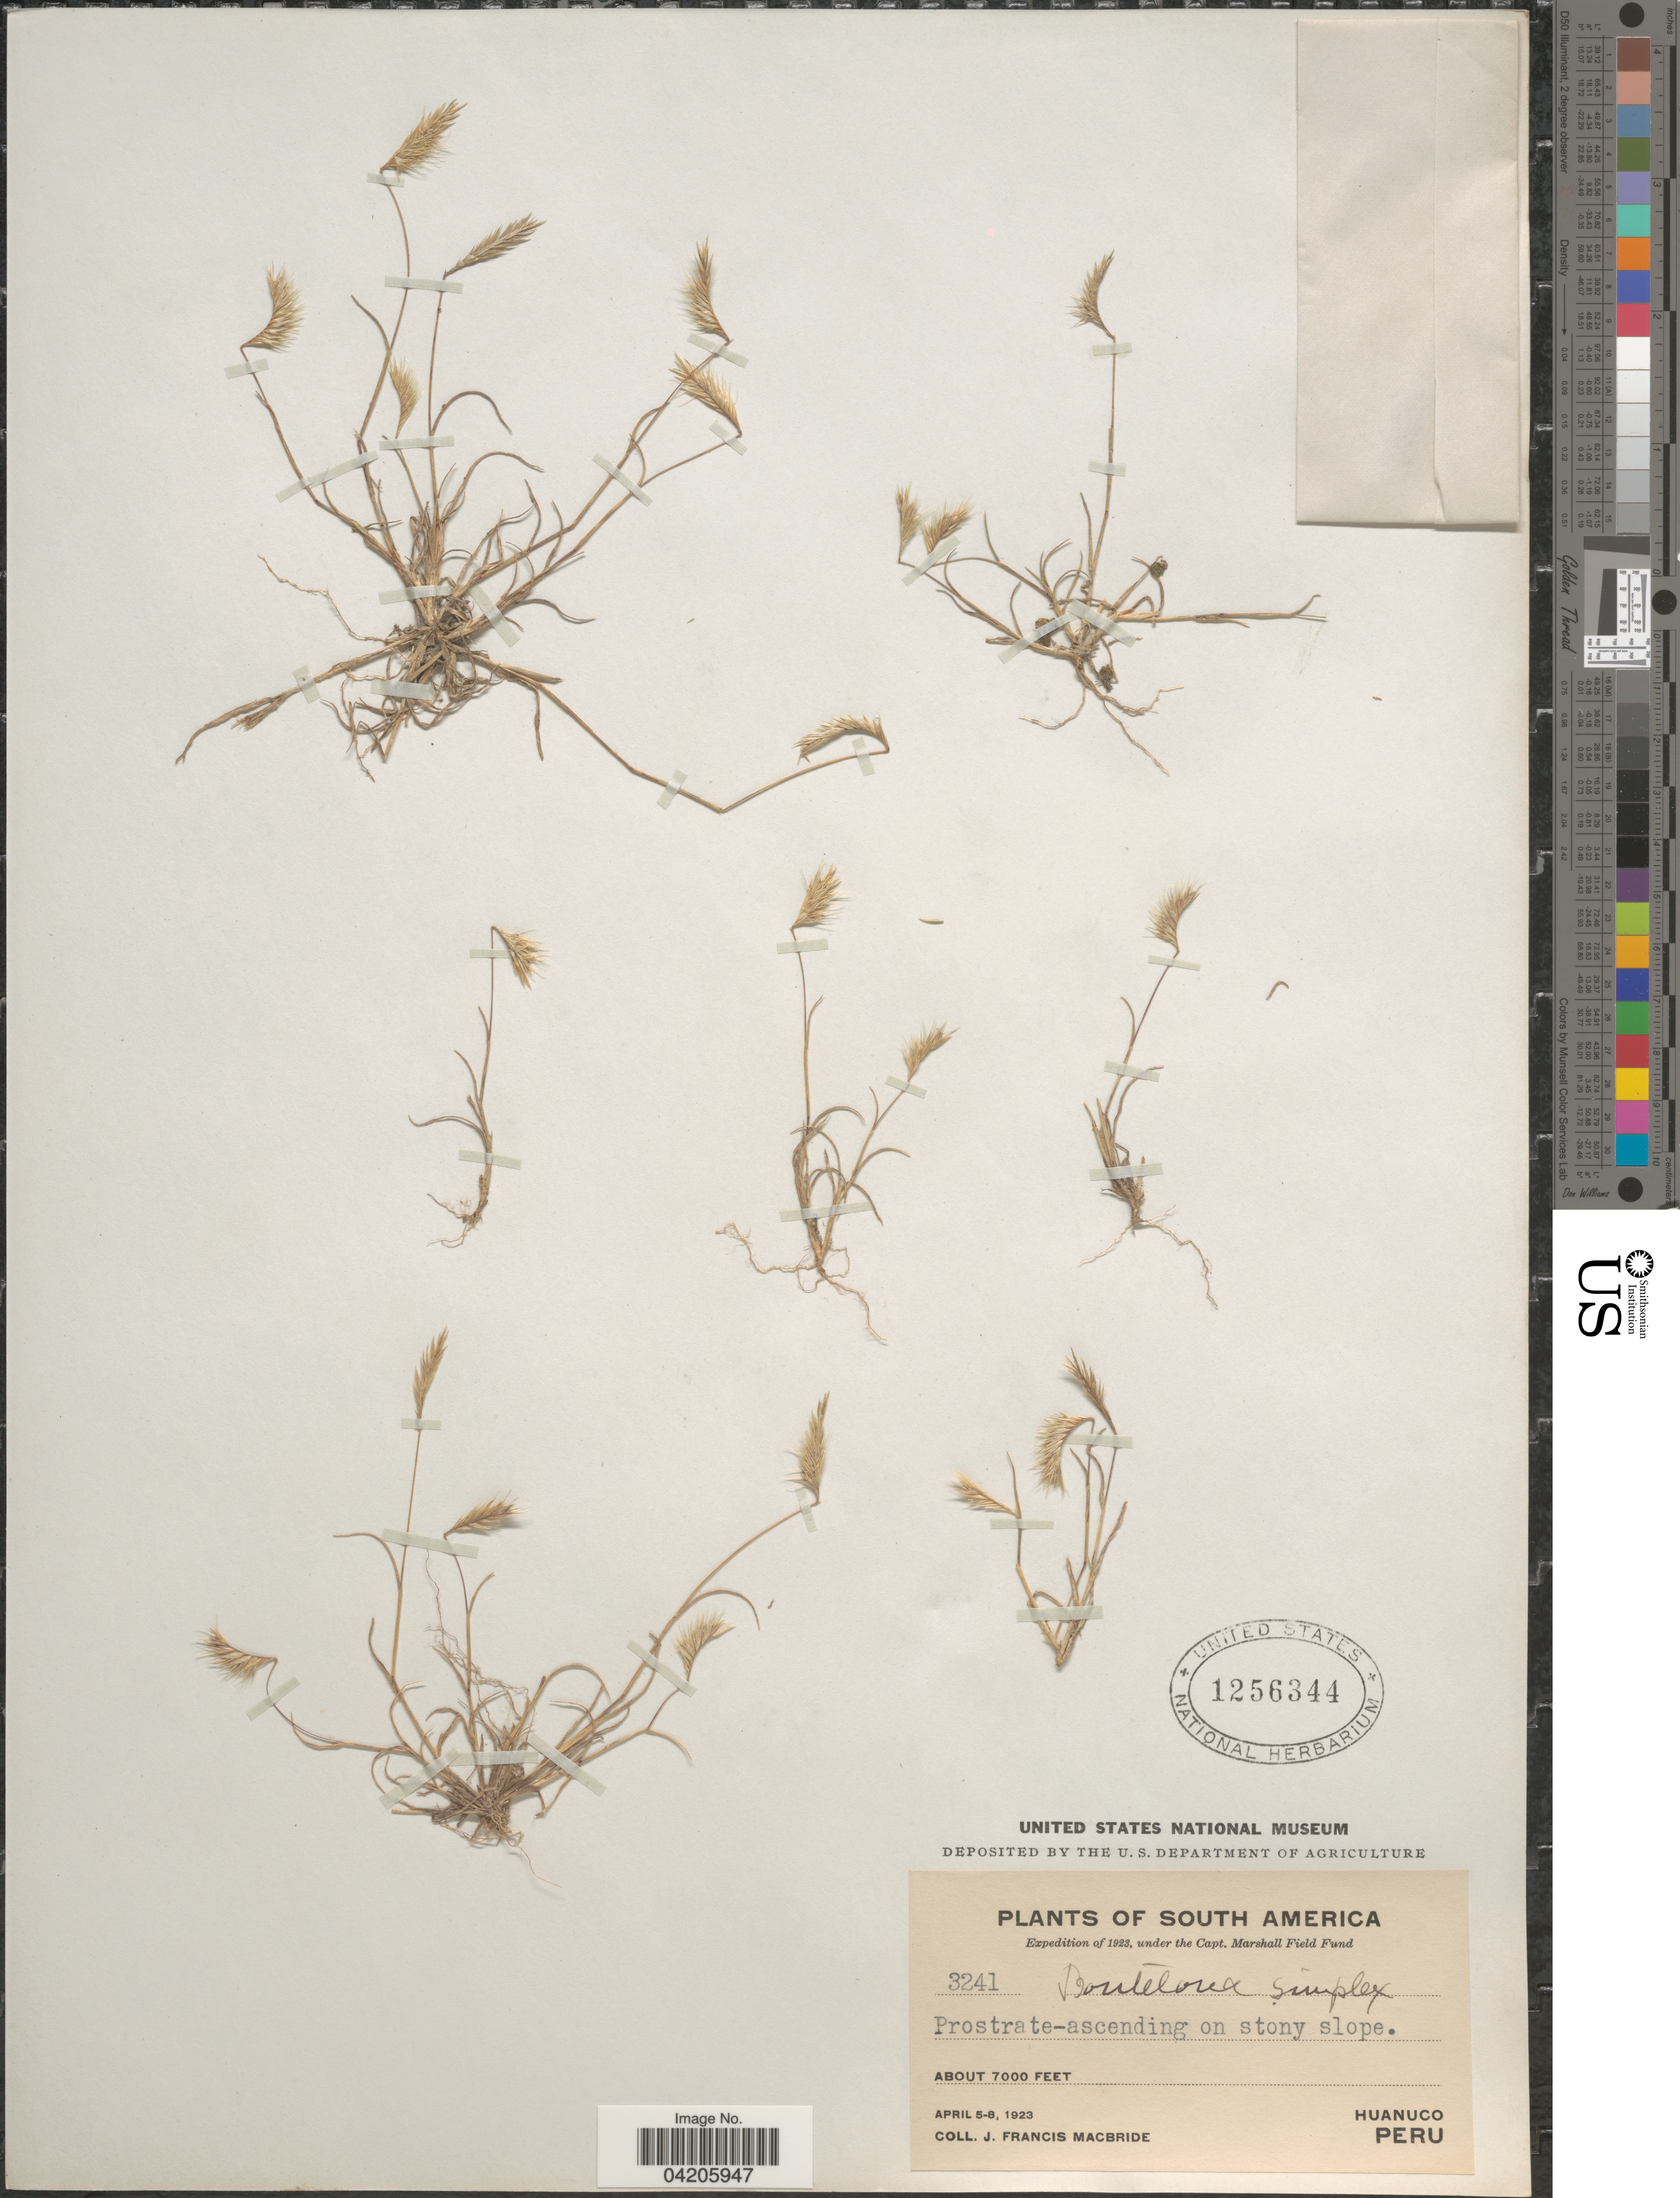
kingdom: Plantae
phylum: Tracheophyta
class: Liliopsida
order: Poales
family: Poaceae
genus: Bouteloua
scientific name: Bouteloua simplex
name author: Lag.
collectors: J. F. Macbride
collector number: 3241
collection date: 1923-04-05/1923-04-08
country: Peru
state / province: Huánuco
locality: Expedition of 1923. Prostrate-ascending on stony slope.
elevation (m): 2134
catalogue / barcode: US 1256344